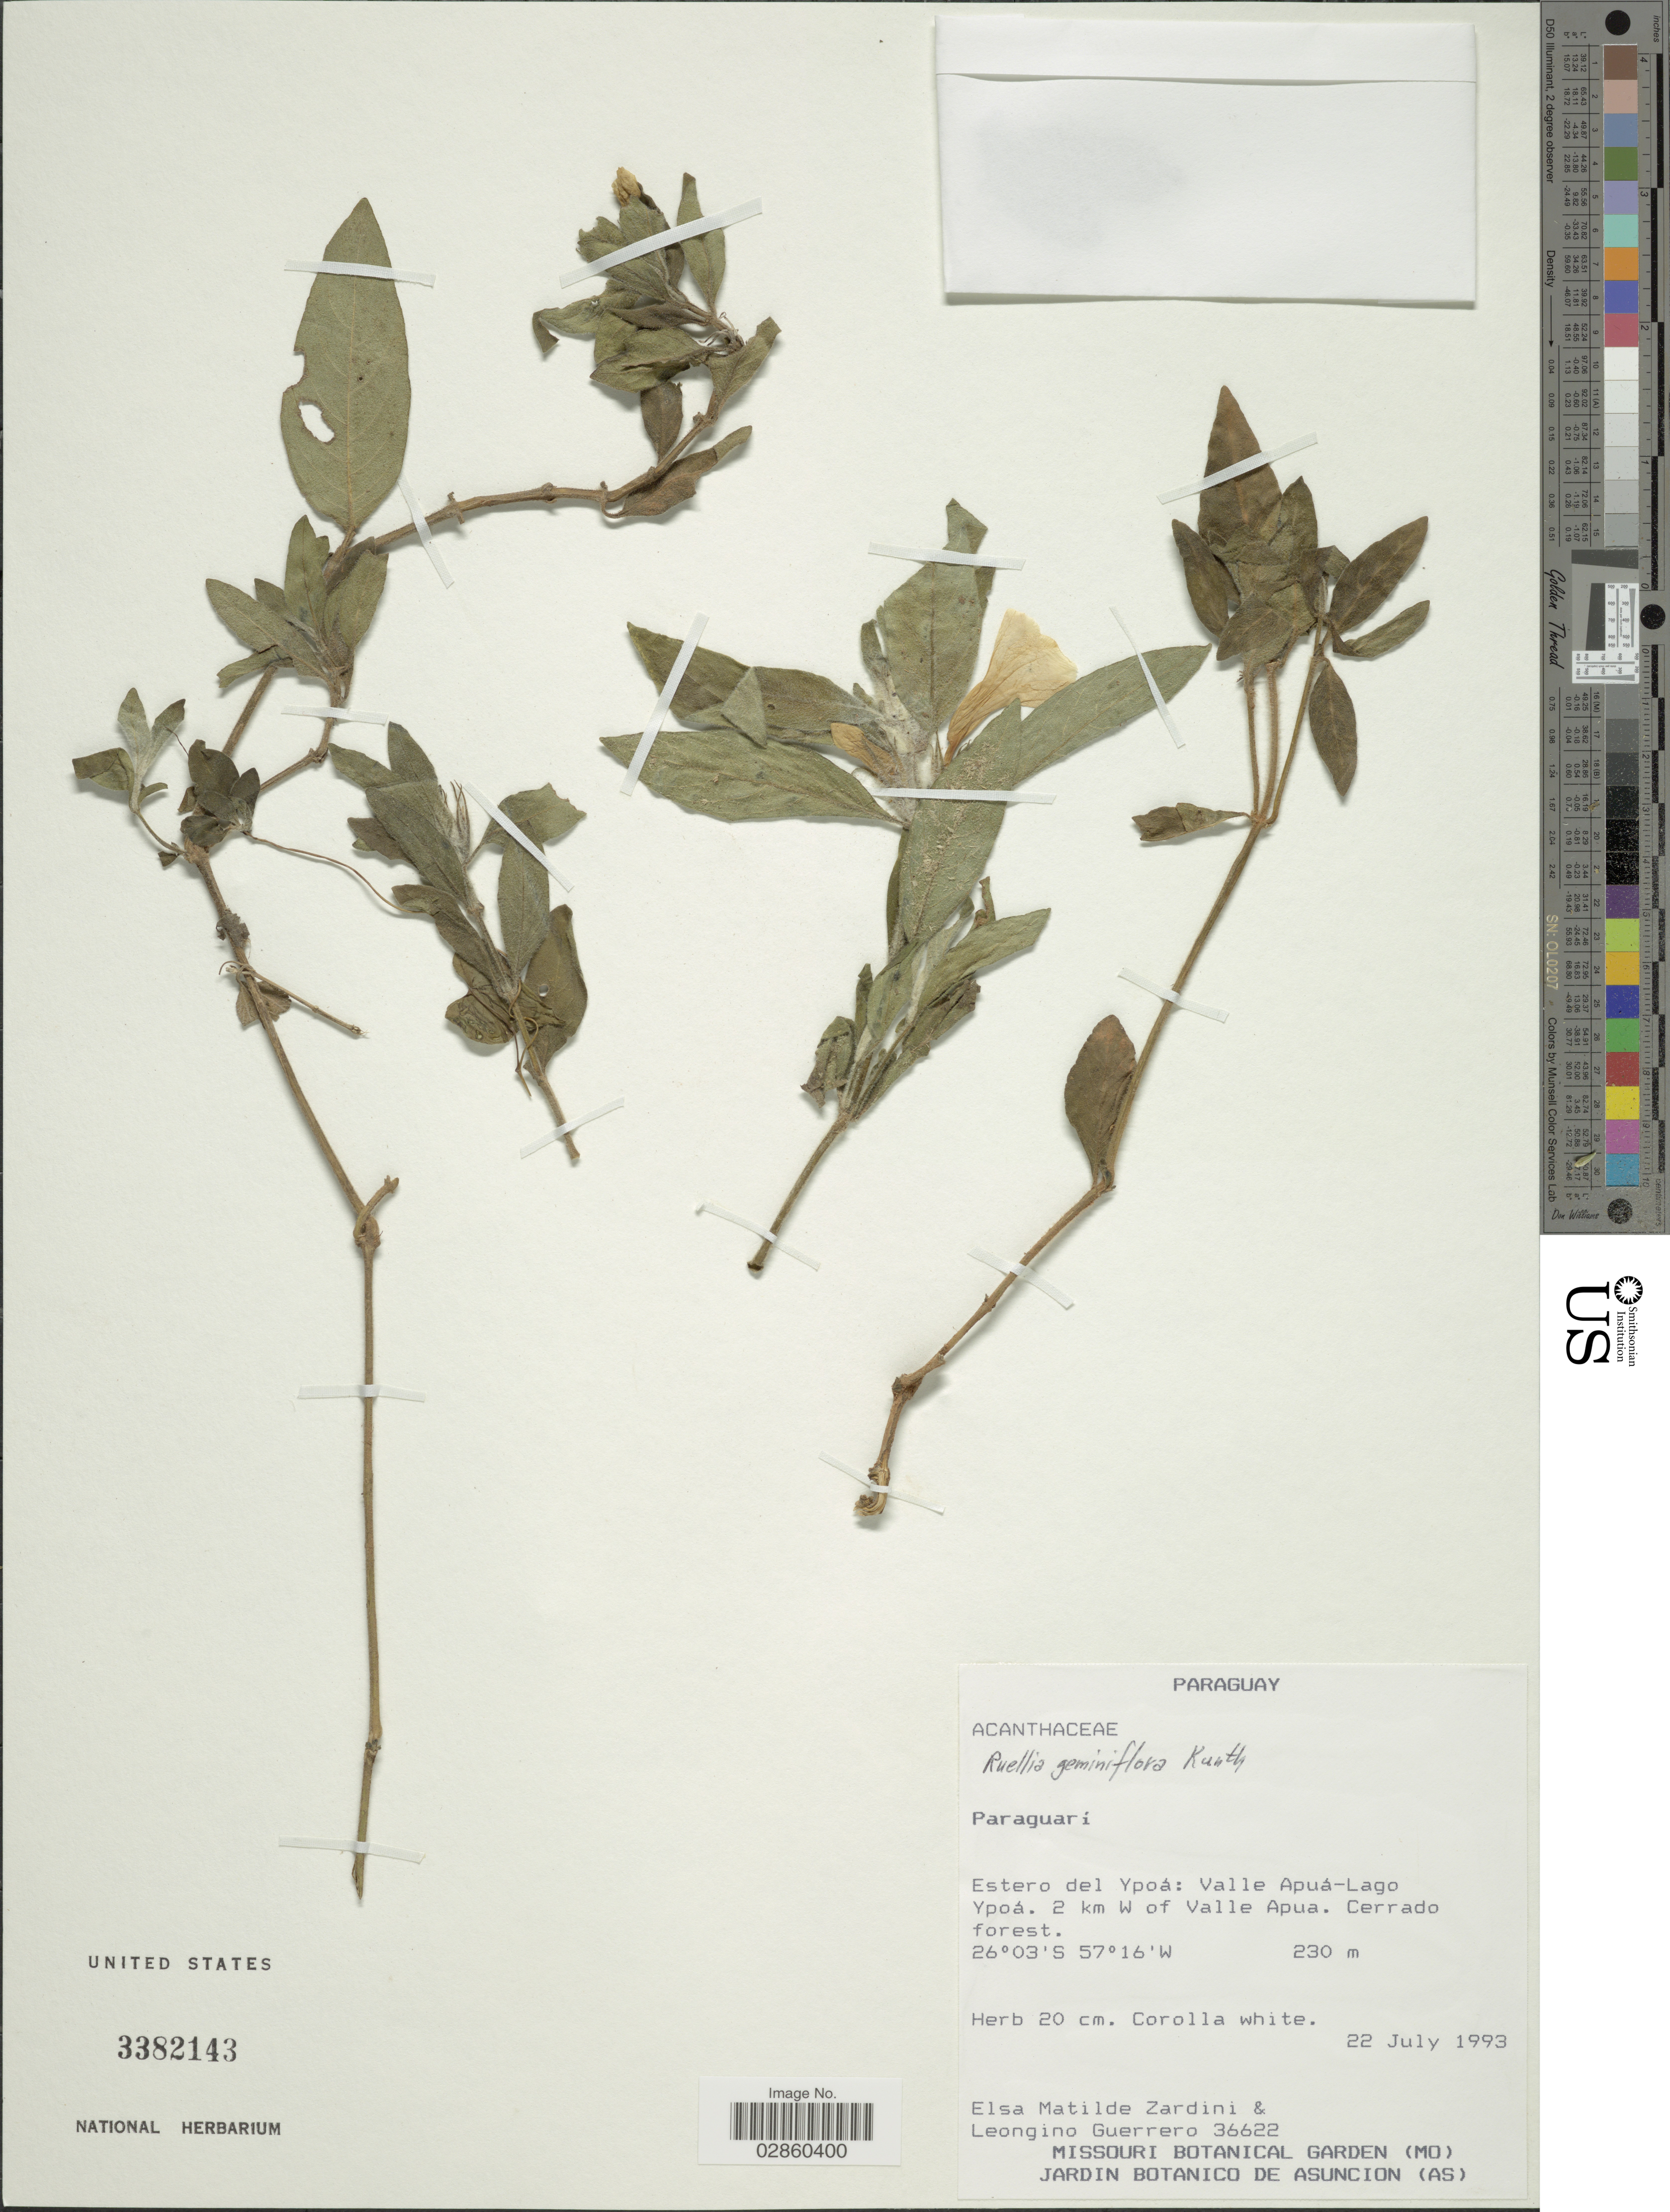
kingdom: Plantae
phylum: Tracheophyta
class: Magnoliopsida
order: Lamiales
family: Acanthaceae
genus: Ruellia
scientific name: Ruellia geminiflora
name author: Kunth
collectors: E. M. Zardini & L. Guerrero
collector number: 36622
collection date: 1993-07-22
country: Paraguay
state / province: Paraguari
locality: Paraguari. Estero del Ypoá: Valle Apuá-Lago Ypoá. 2 km W of Valle Apua.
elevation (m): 230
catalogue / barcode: US 3382143